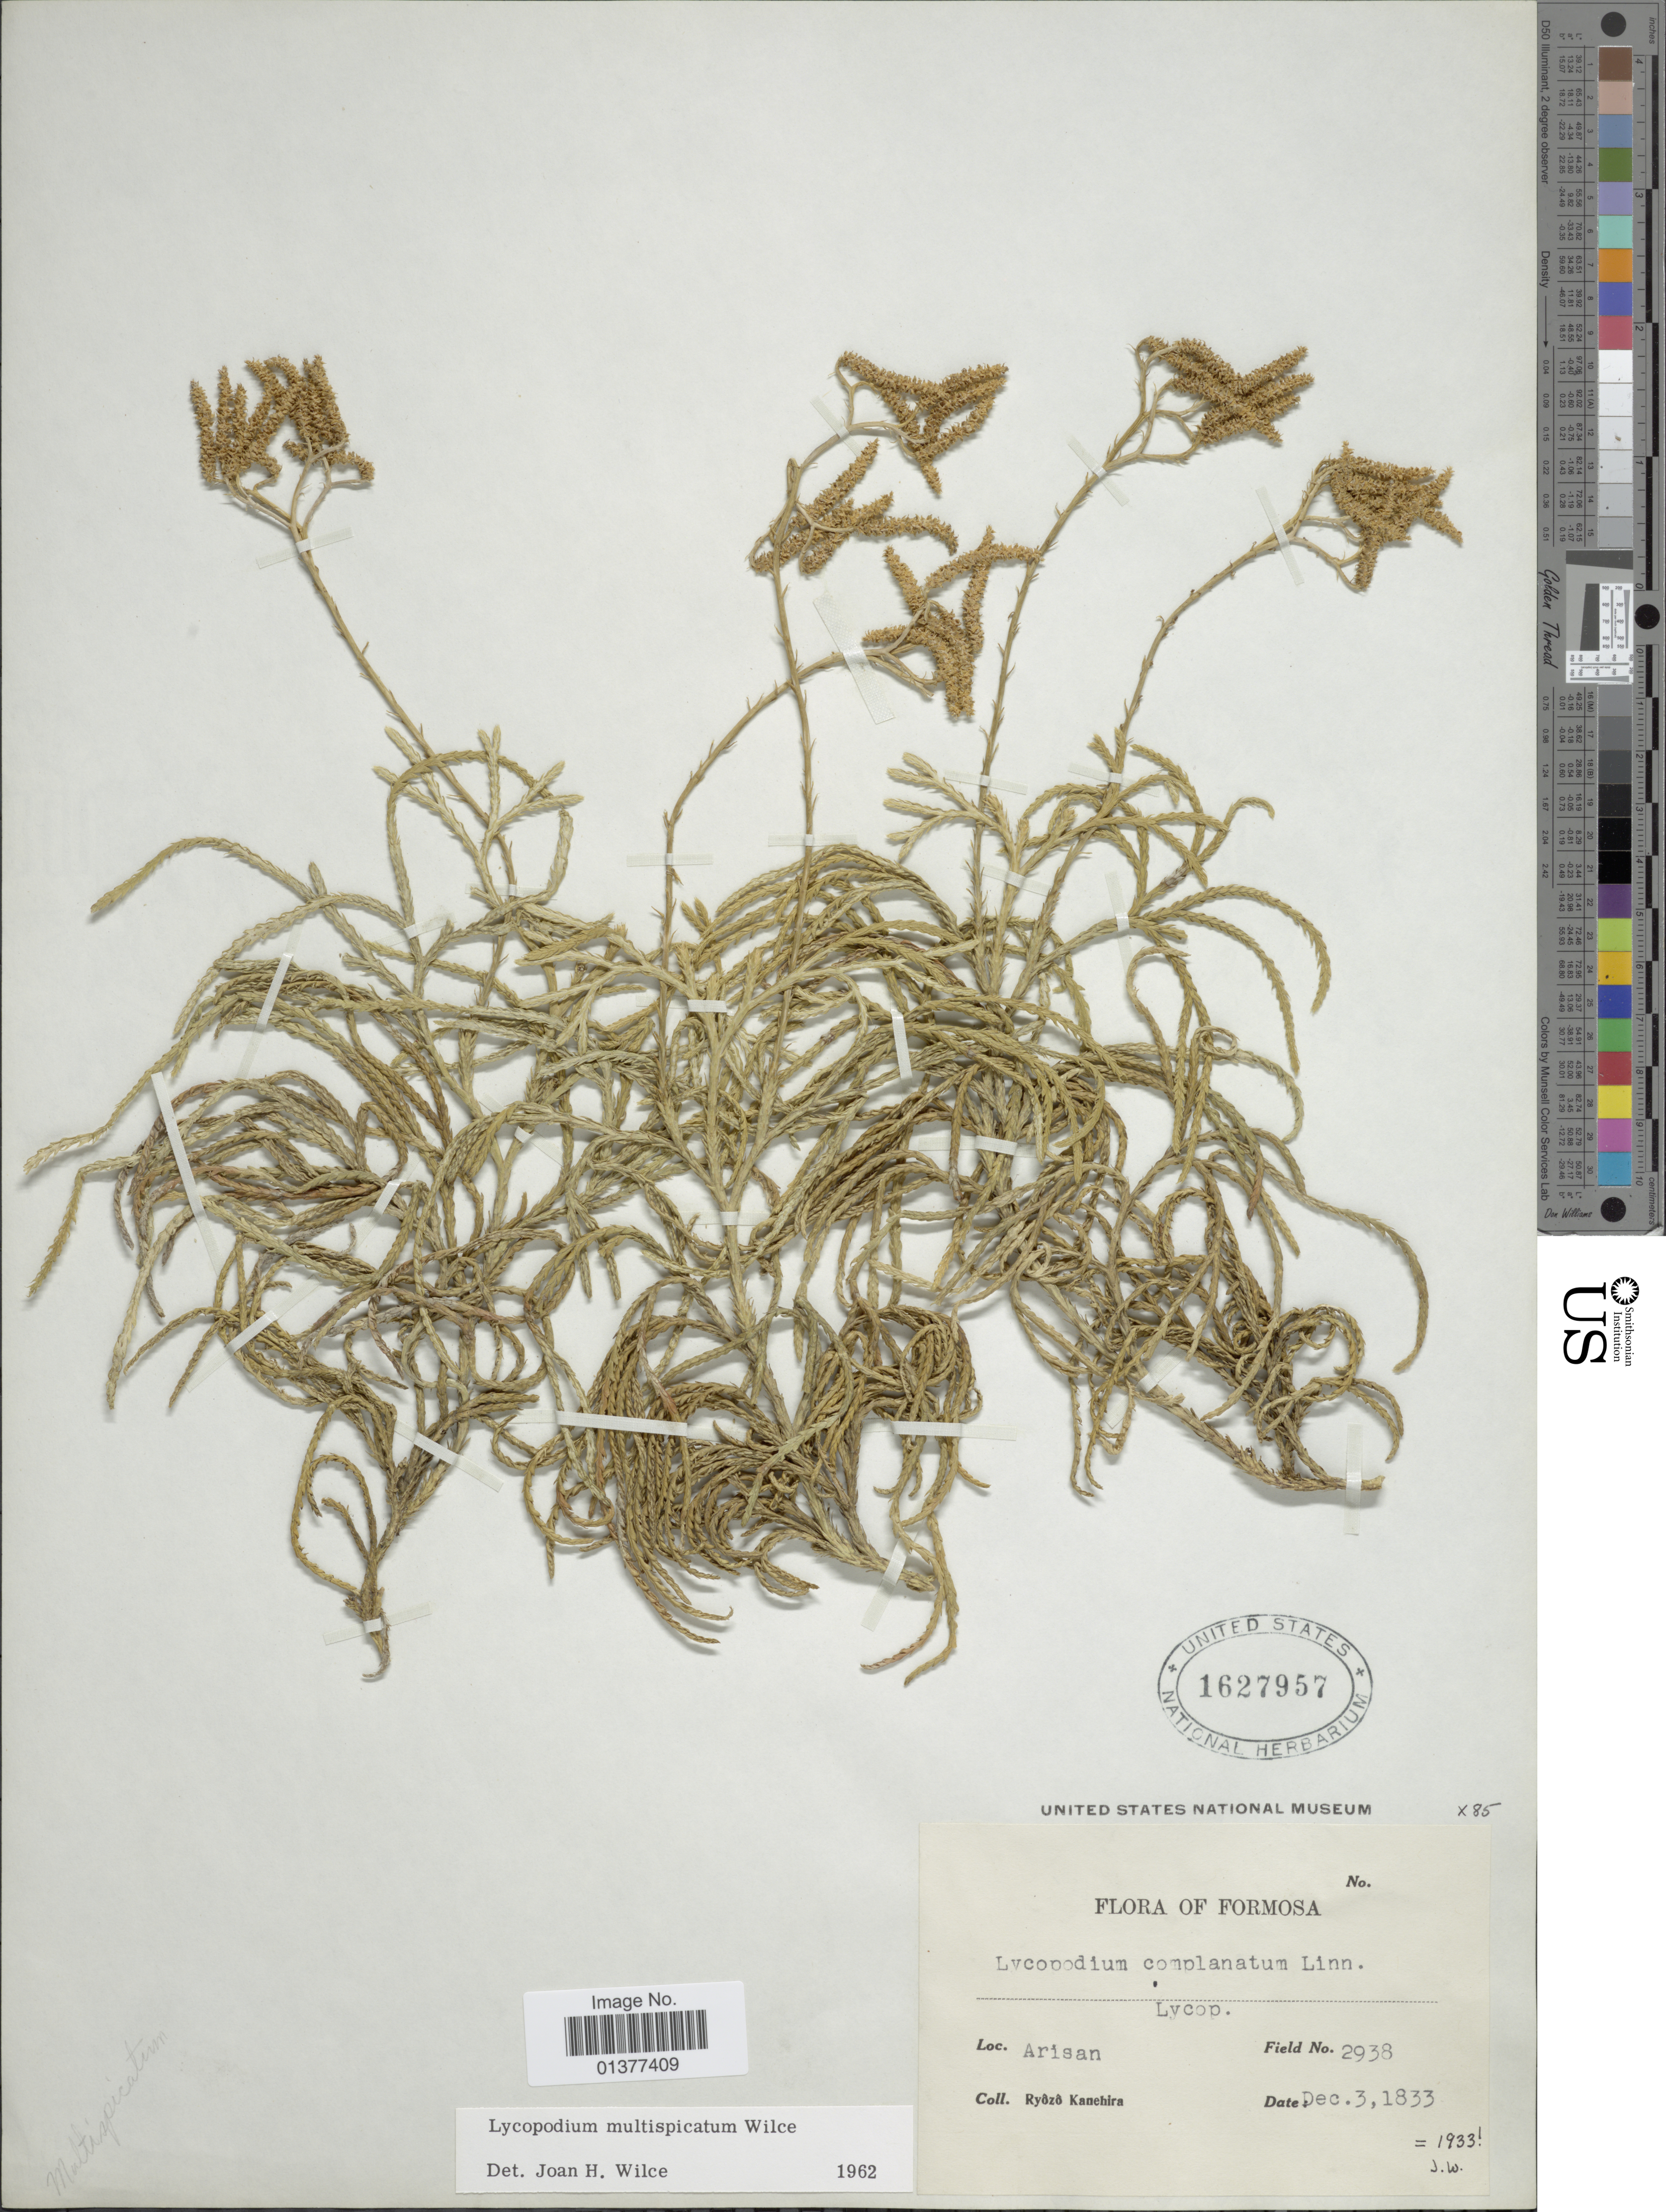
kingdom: Plantae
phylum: Tracheophyta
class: Lycopodiopsida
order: Lycopodiales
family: Lycopodiaceae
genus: Diphasiastrum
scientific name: Diphasiastrum multispicatum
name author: (J.H. Wilce) Holub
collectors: R. Kanehira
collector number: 2938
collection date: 1833-12-03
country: Taiwan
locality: Arisan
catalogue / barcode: US 1627957